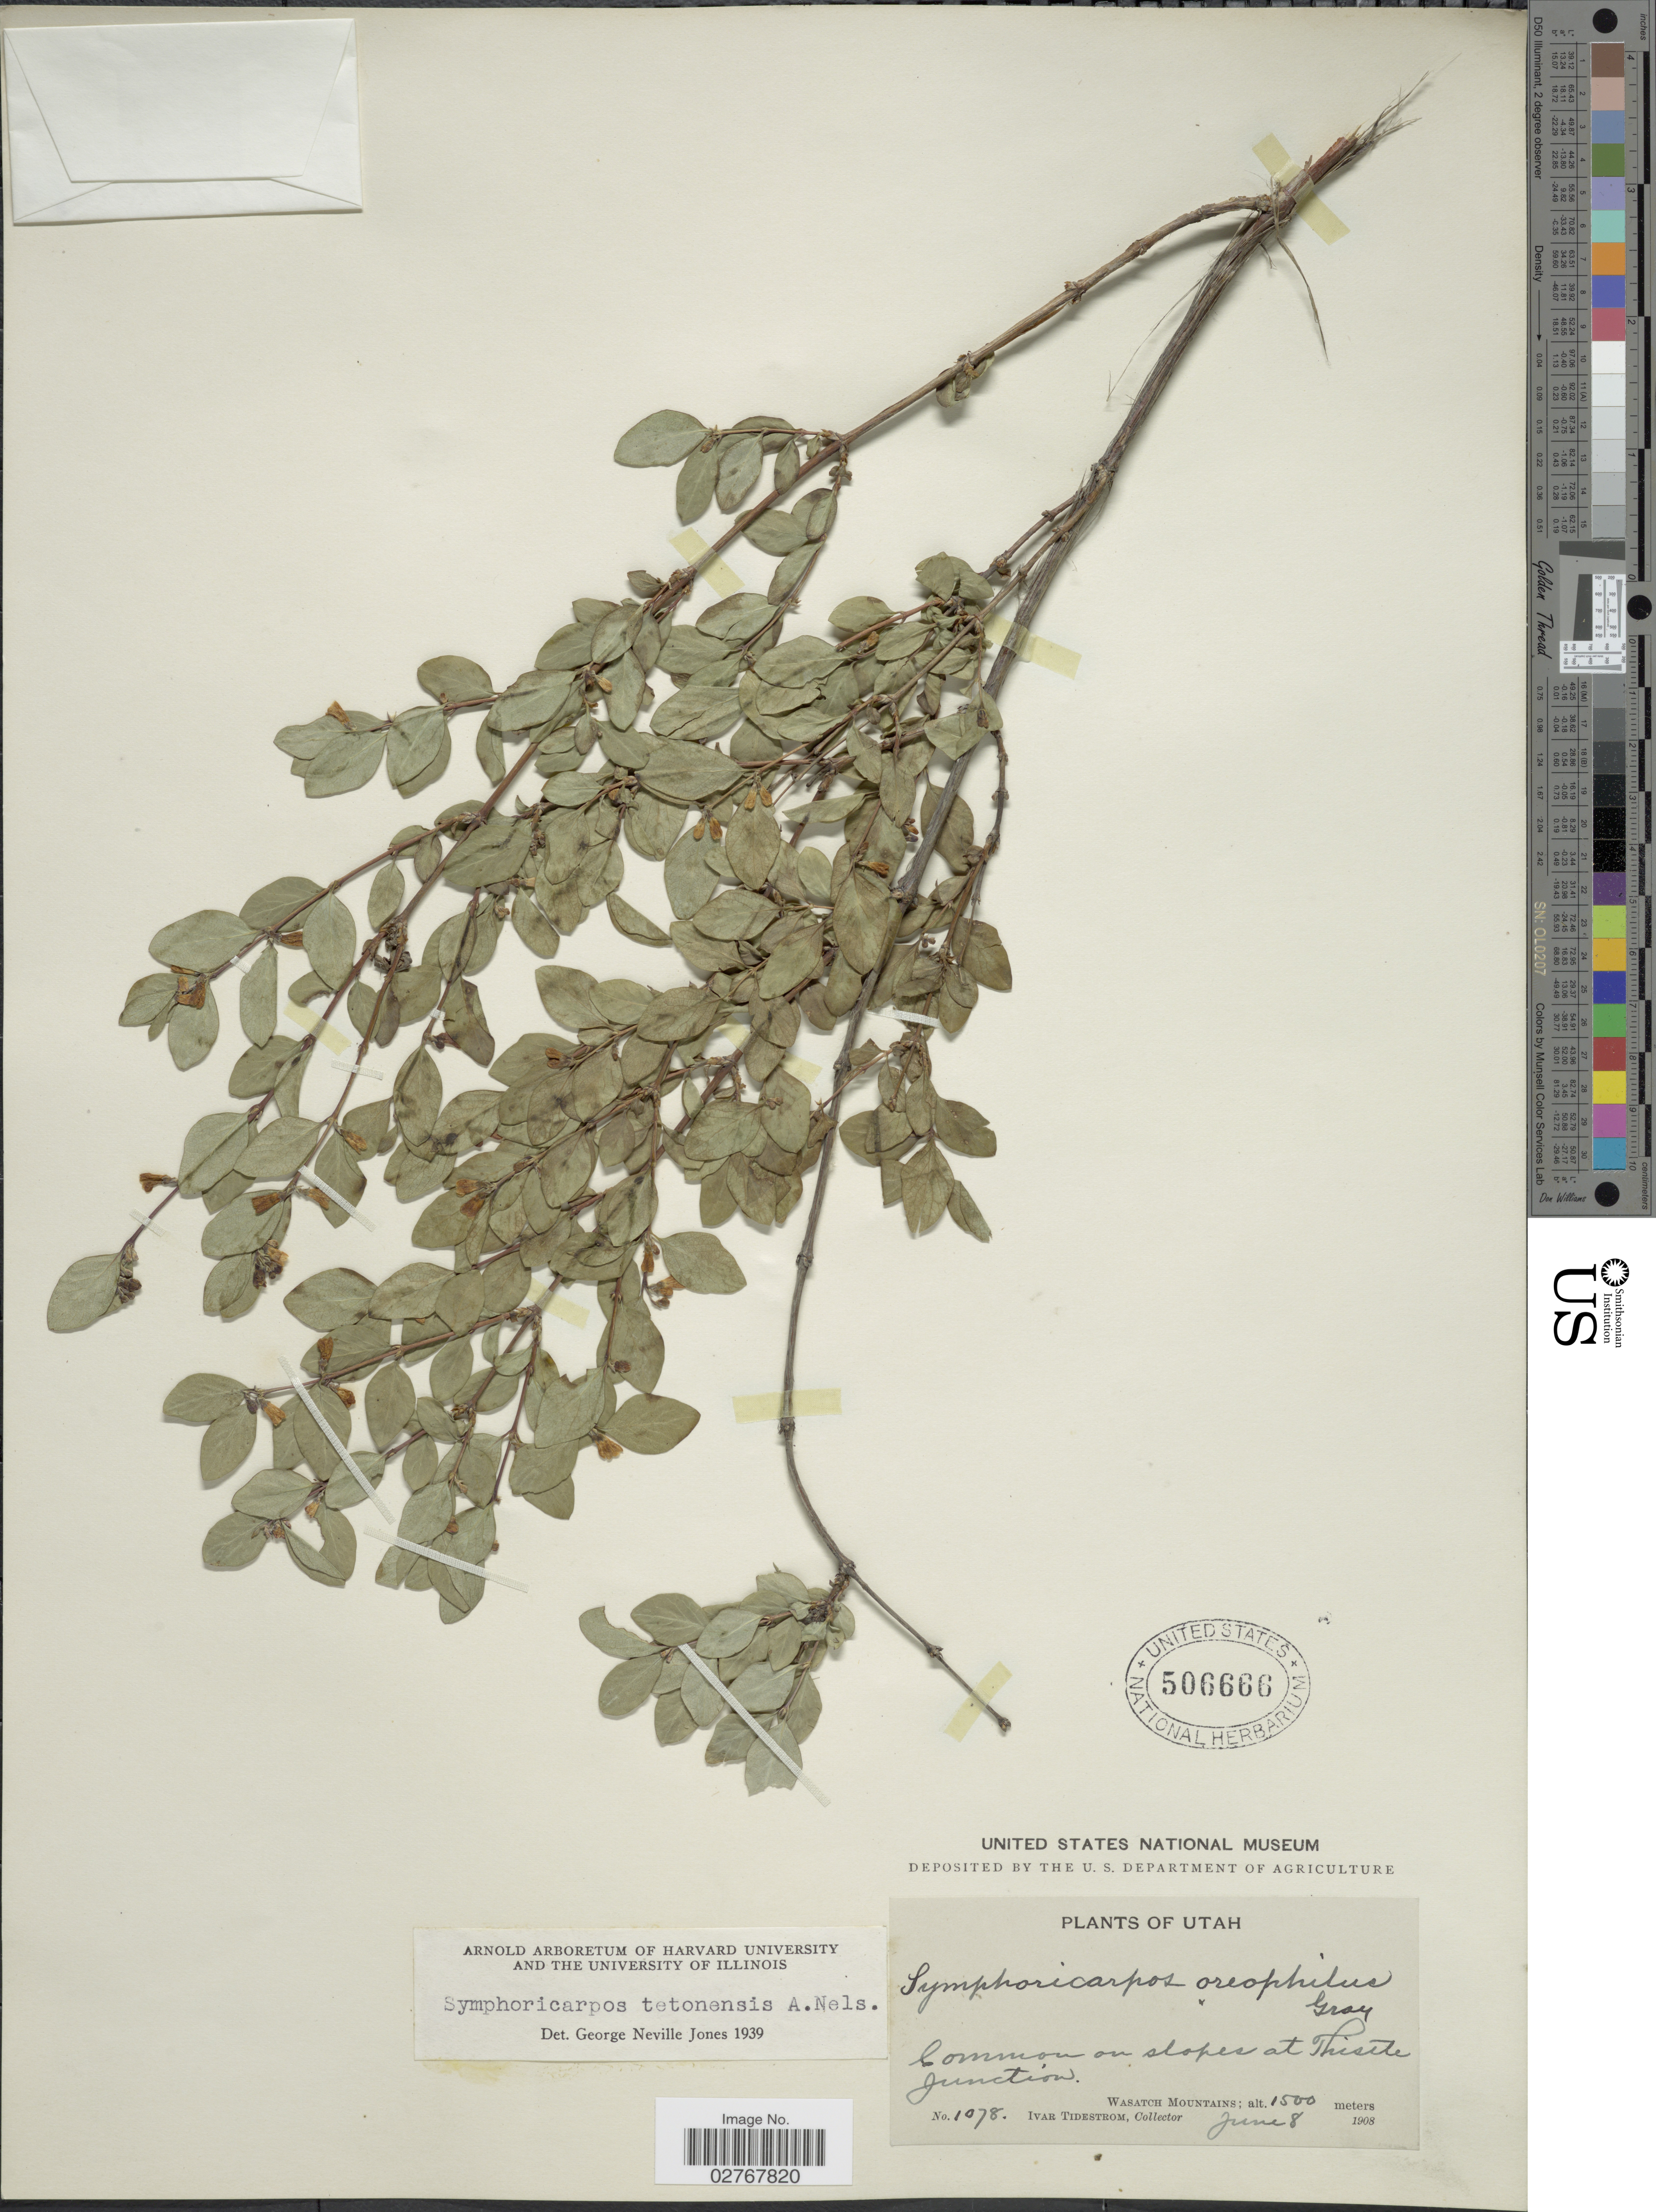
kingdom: Plantae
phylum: Tracheophyta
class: Magnoliopsida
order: Dipsacales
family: Caprifoliaceae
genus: Symphoricarpos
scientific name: Symphoricarpos tetonensis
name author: A. Nelson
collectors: I. F. Tidestrom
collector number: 1078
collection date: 1908-06-08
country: United States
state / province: Utah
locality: Common on slopes at Thistle Junction, Wasatch Mountains.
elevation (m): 1500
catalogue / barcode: US 506666